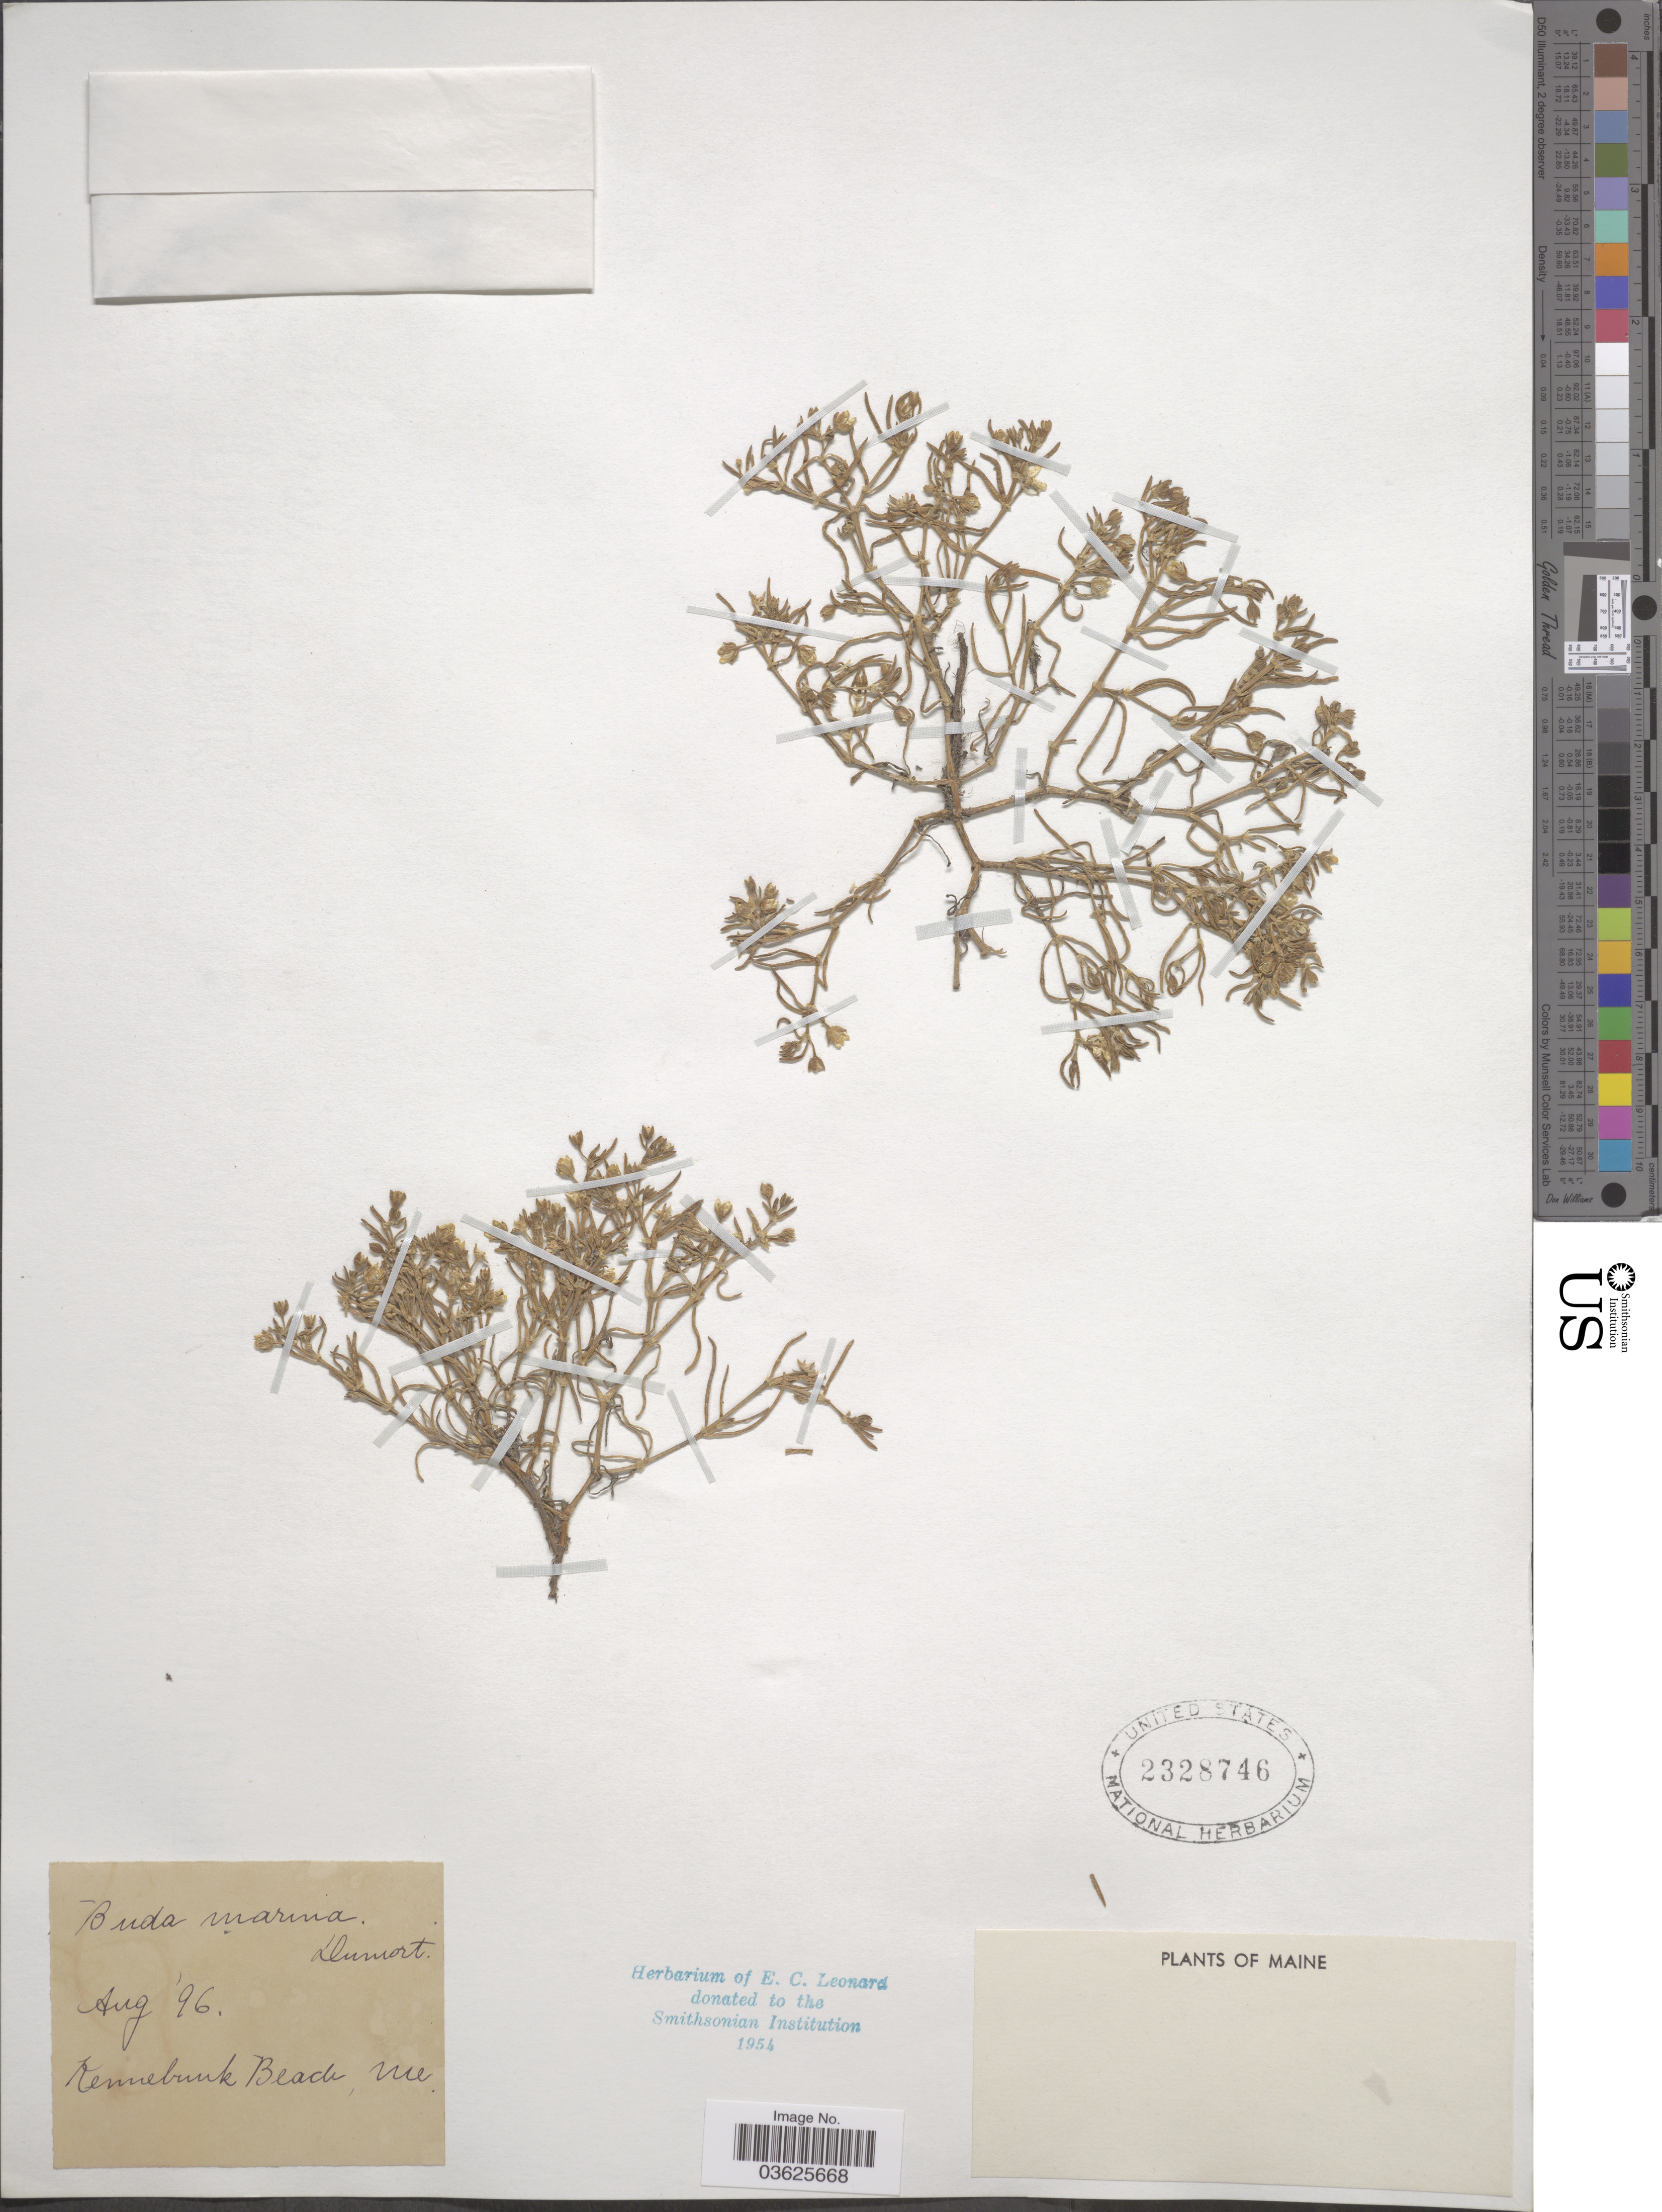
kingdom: Plantae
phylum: Tracheophyta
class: Magnoliopsida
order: Caryophyllales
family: Caryophyllaceae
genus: Spergularia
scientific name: Spergularia marina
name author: (L.) Griseb.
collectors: E. C. Leonard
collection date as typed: Transcribed d/m/y: /8/96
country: United States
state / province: Maine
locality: Kennebunk Beach.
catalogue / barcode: US 2328746